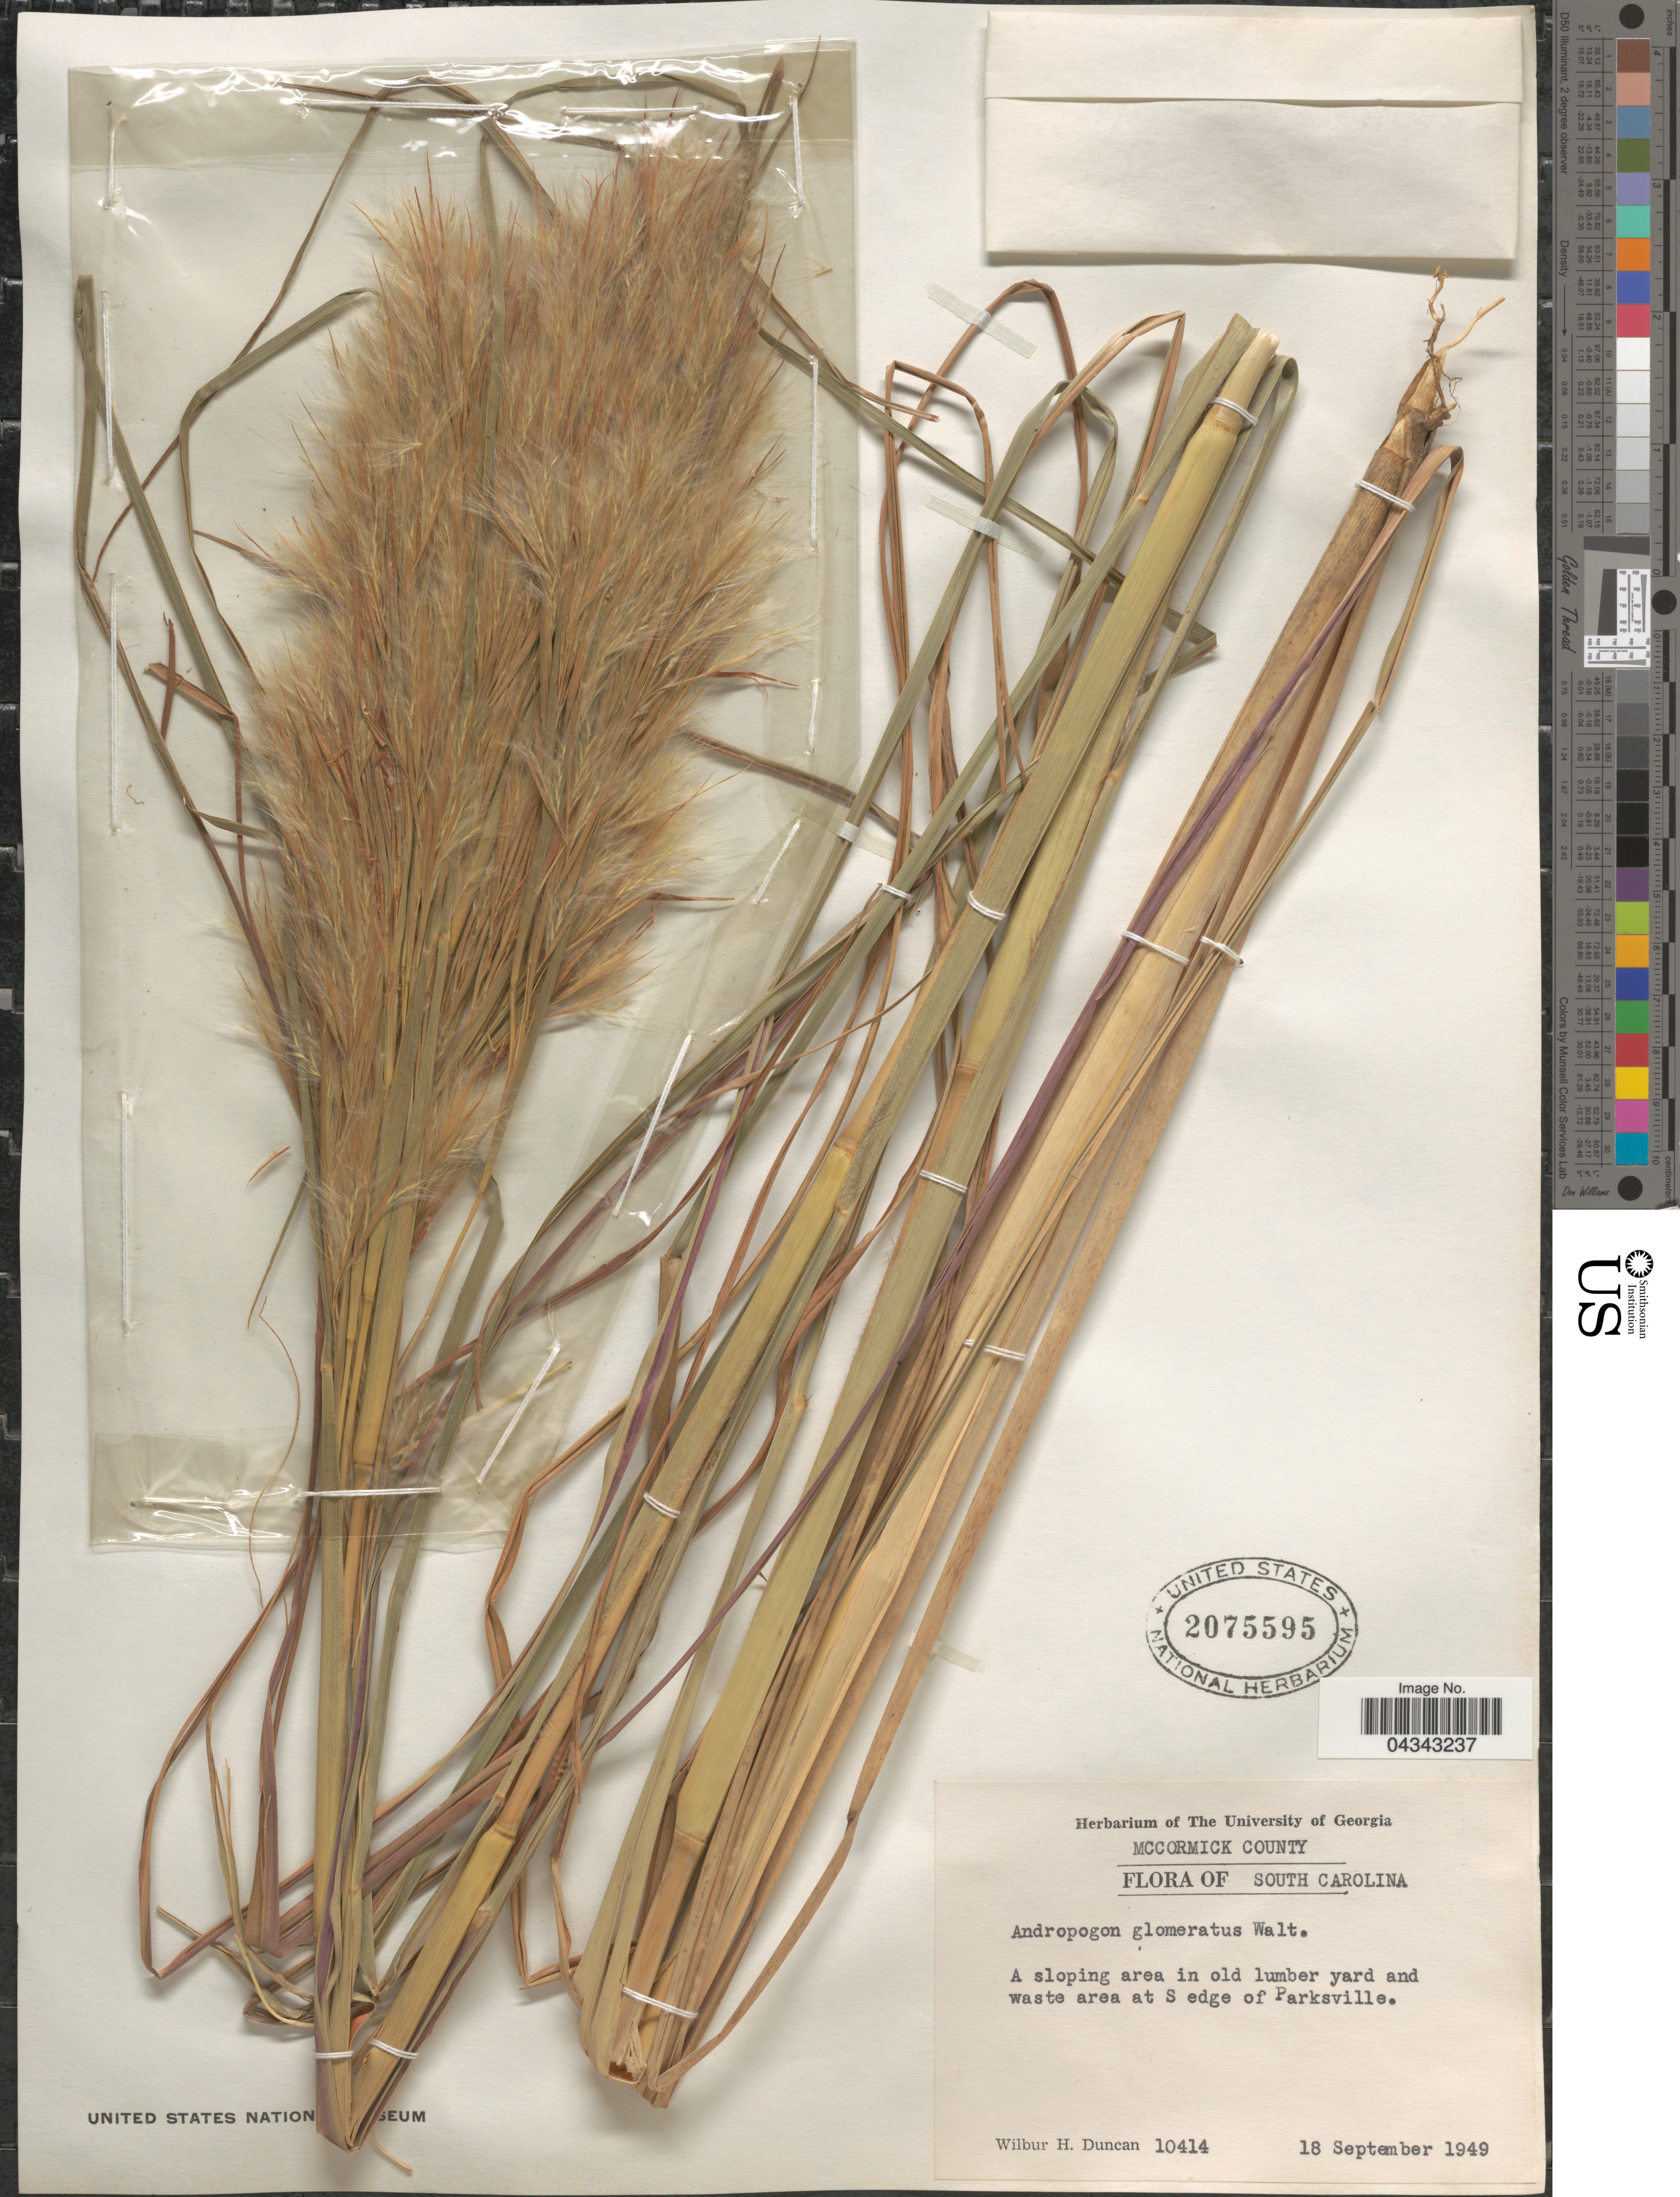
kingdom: Plantae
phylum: Tracheophyta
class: Liliopsida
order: Poales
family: Poaceae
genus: Andropogon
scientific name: Andropogon glomeratus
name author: (Walter) Britton, Stearns & Poggenb.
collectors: W. H. Duncan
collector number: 10414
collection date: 1949-09-18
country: United States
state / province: South Carolina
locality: McCormick County. A sloping area in old lumber yard and waste area at S edge of Parksville.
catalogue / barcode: US 2075595